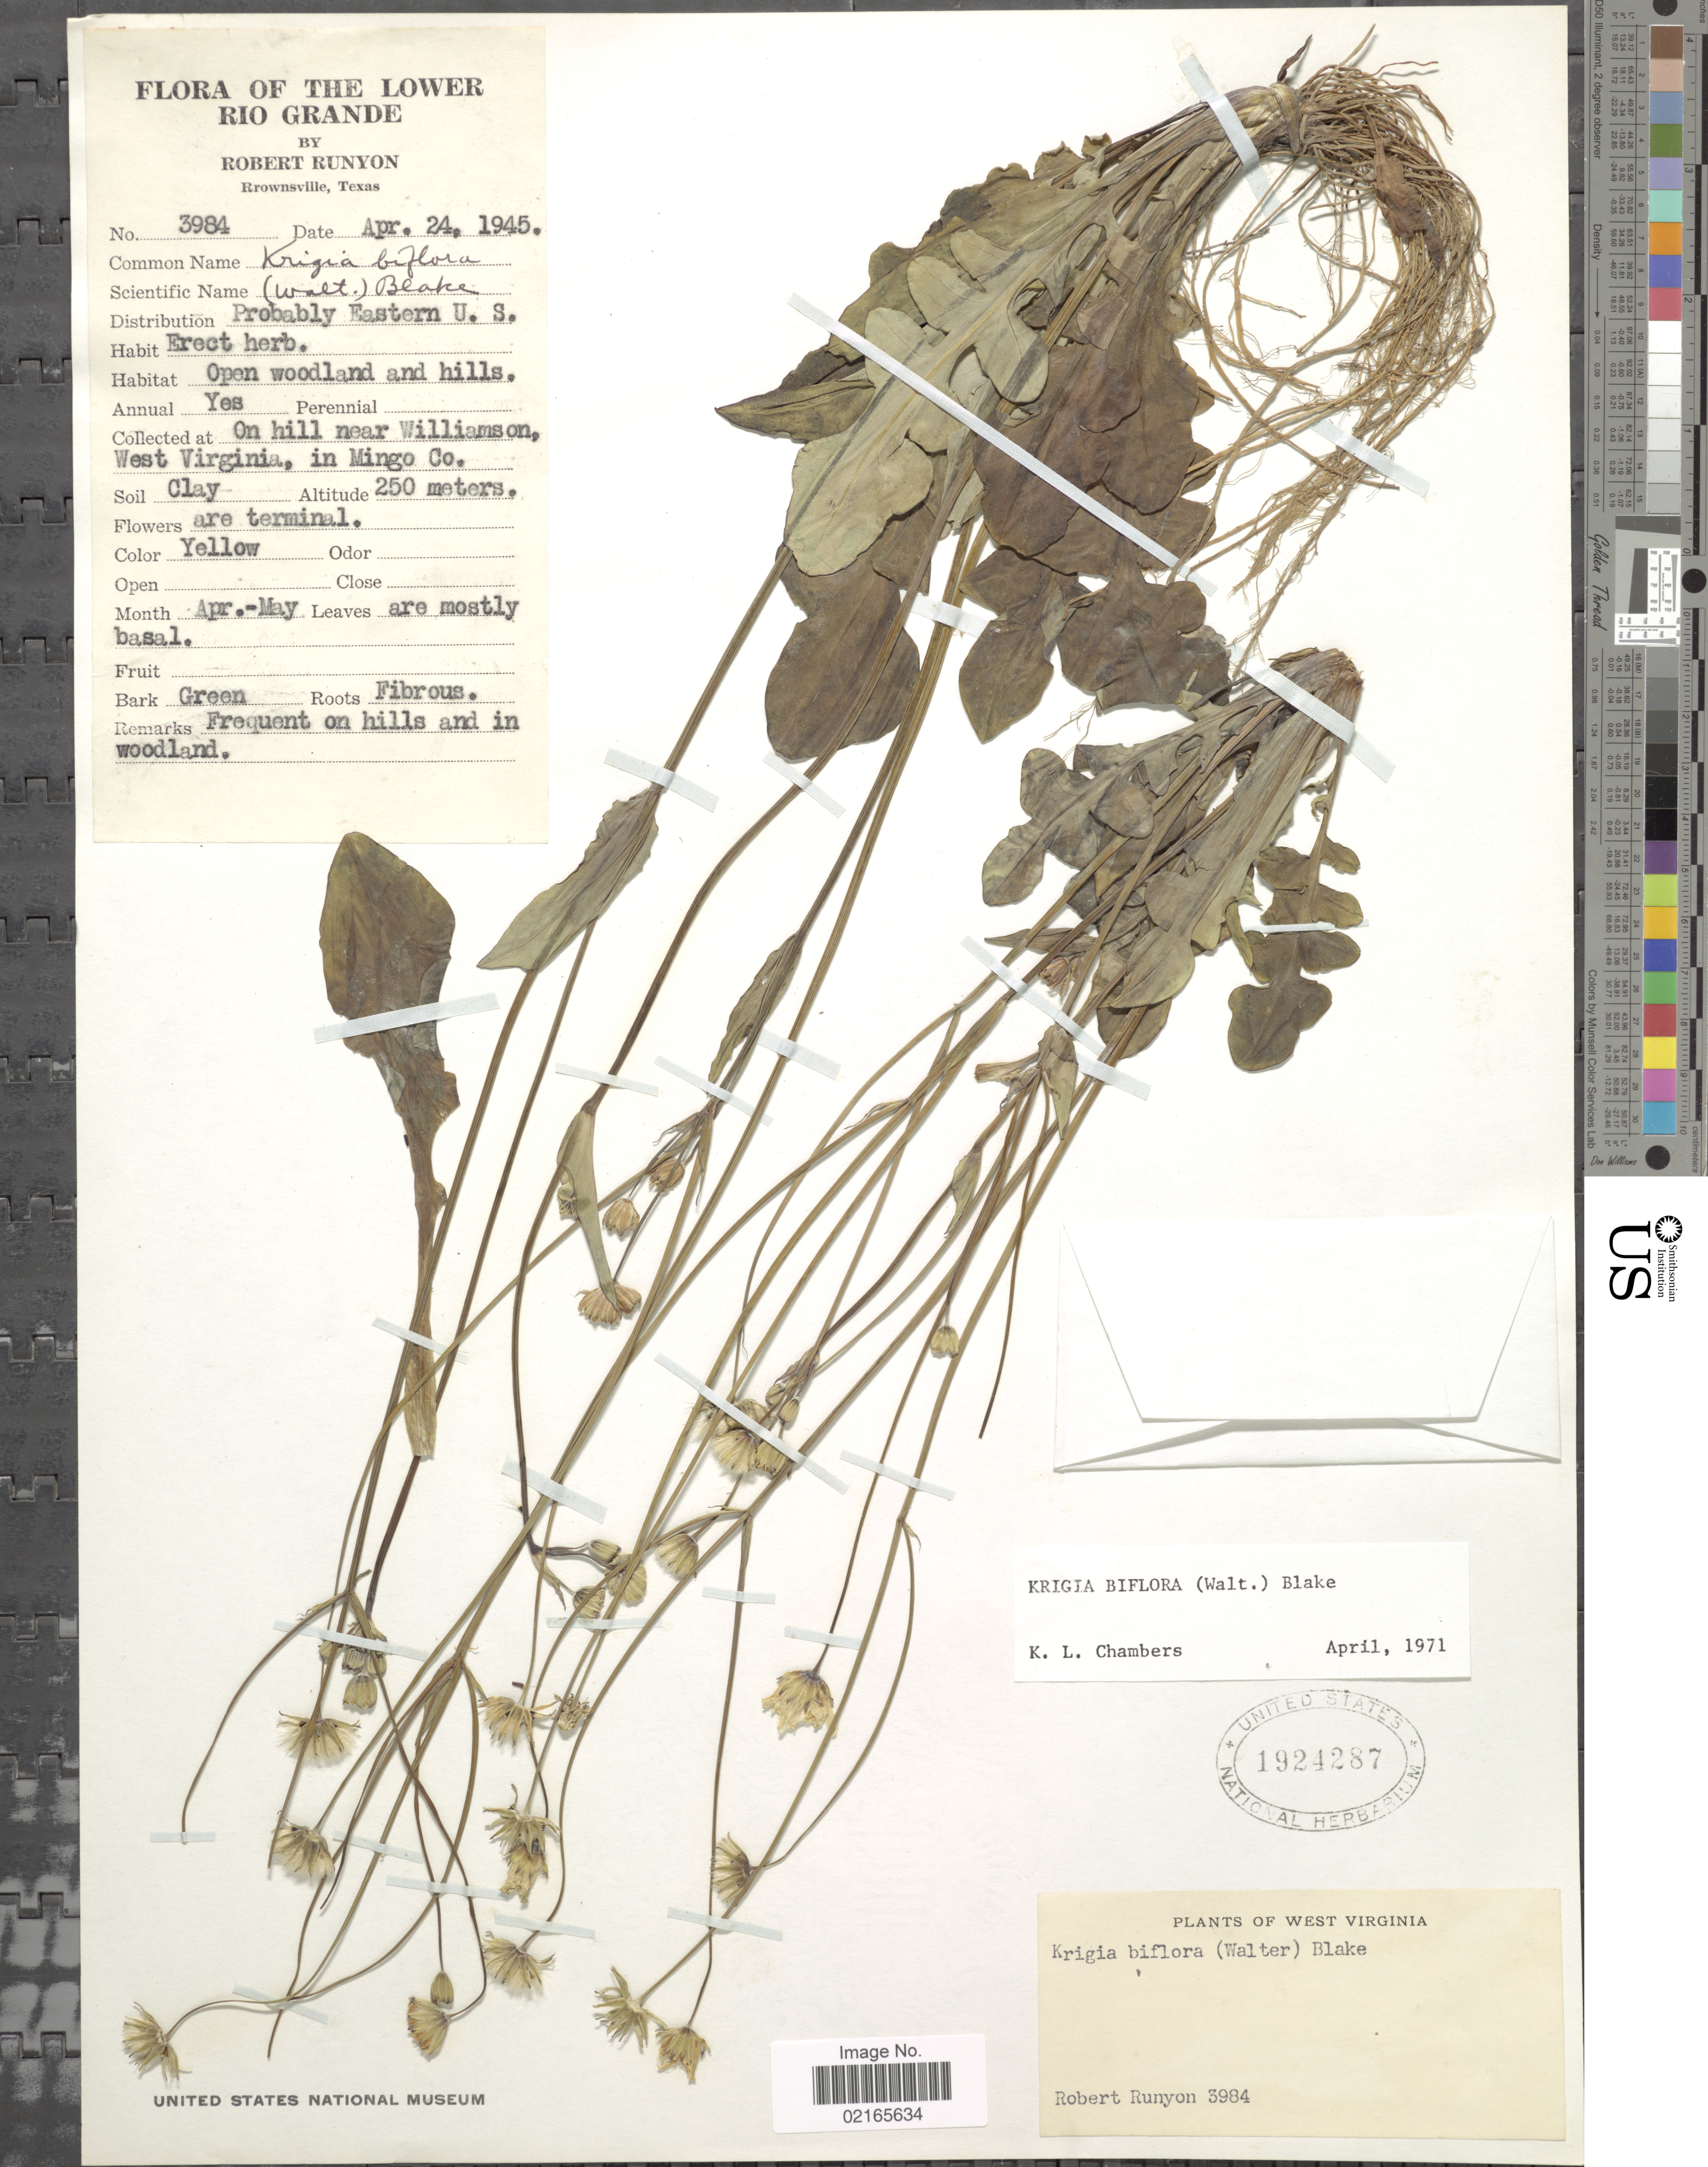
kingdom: Plantae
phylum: Tracheophyta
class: Magnoliopsida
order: Asterales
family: Asteraceae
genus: Krigia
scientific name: Krigia biflora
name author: (Walter) S.F. Blake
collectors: R. Runyon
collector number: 37984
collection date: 1945-04-24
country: United States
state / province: West Virginia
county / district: Mingo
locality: Lower Rio Grande, probably Eastern U.S., open woodland and hills, on hill near Williamson, in Mingo Co.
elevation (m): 250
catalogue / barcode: US 1924287